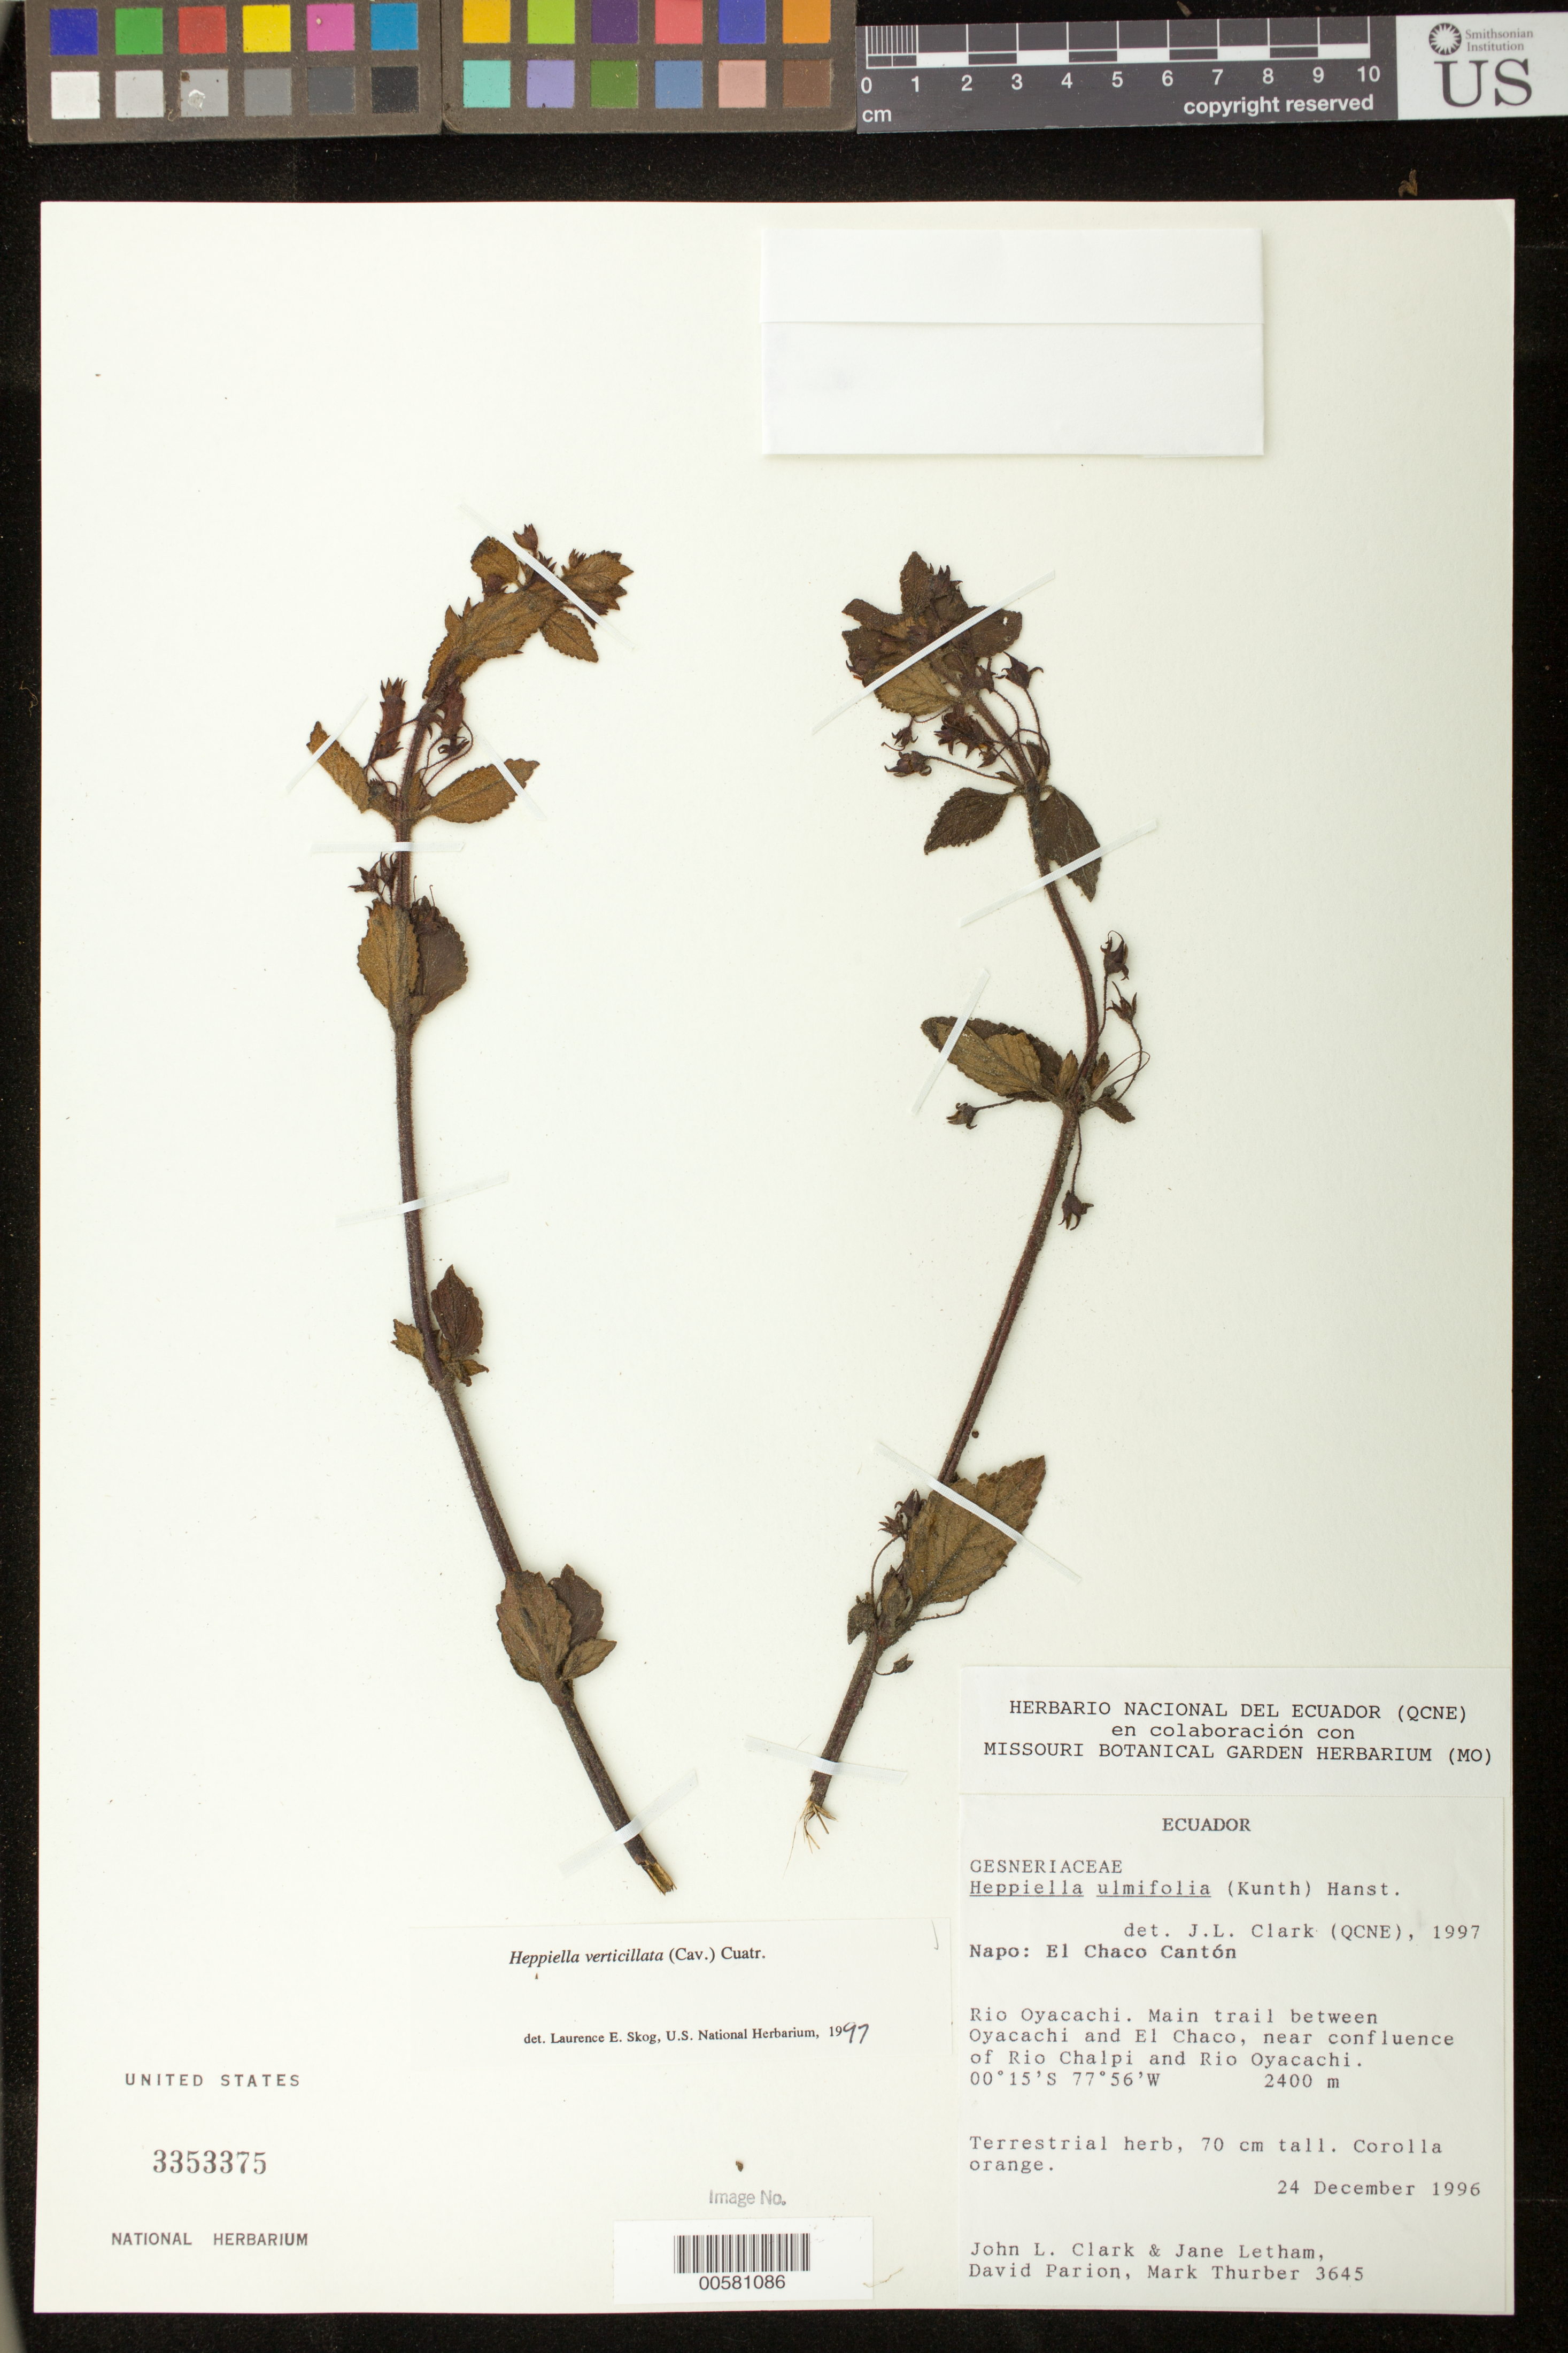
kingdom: Plantae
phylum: Tracheophyta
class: Magnoliopsida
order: Lamiales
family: Gesneriaceae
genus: Heppiella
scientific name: Heppiella verticillata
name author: (Cav.) Cuatrec.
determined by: Skog, Laurence E.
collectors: J. L. Clark, J. Letham, D. Parion & M. Thurber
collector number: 3645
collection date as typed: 24 Dec 1996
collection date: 1996-12-24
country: Ecuador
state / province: Napo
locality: El Chaco Cantón. Rio Oyacachi, main trail between Oyacachi and El Chaco, near confluence of Rio Chalpi and Rio Oyacachi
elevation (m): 2400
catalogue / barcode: US 3353375